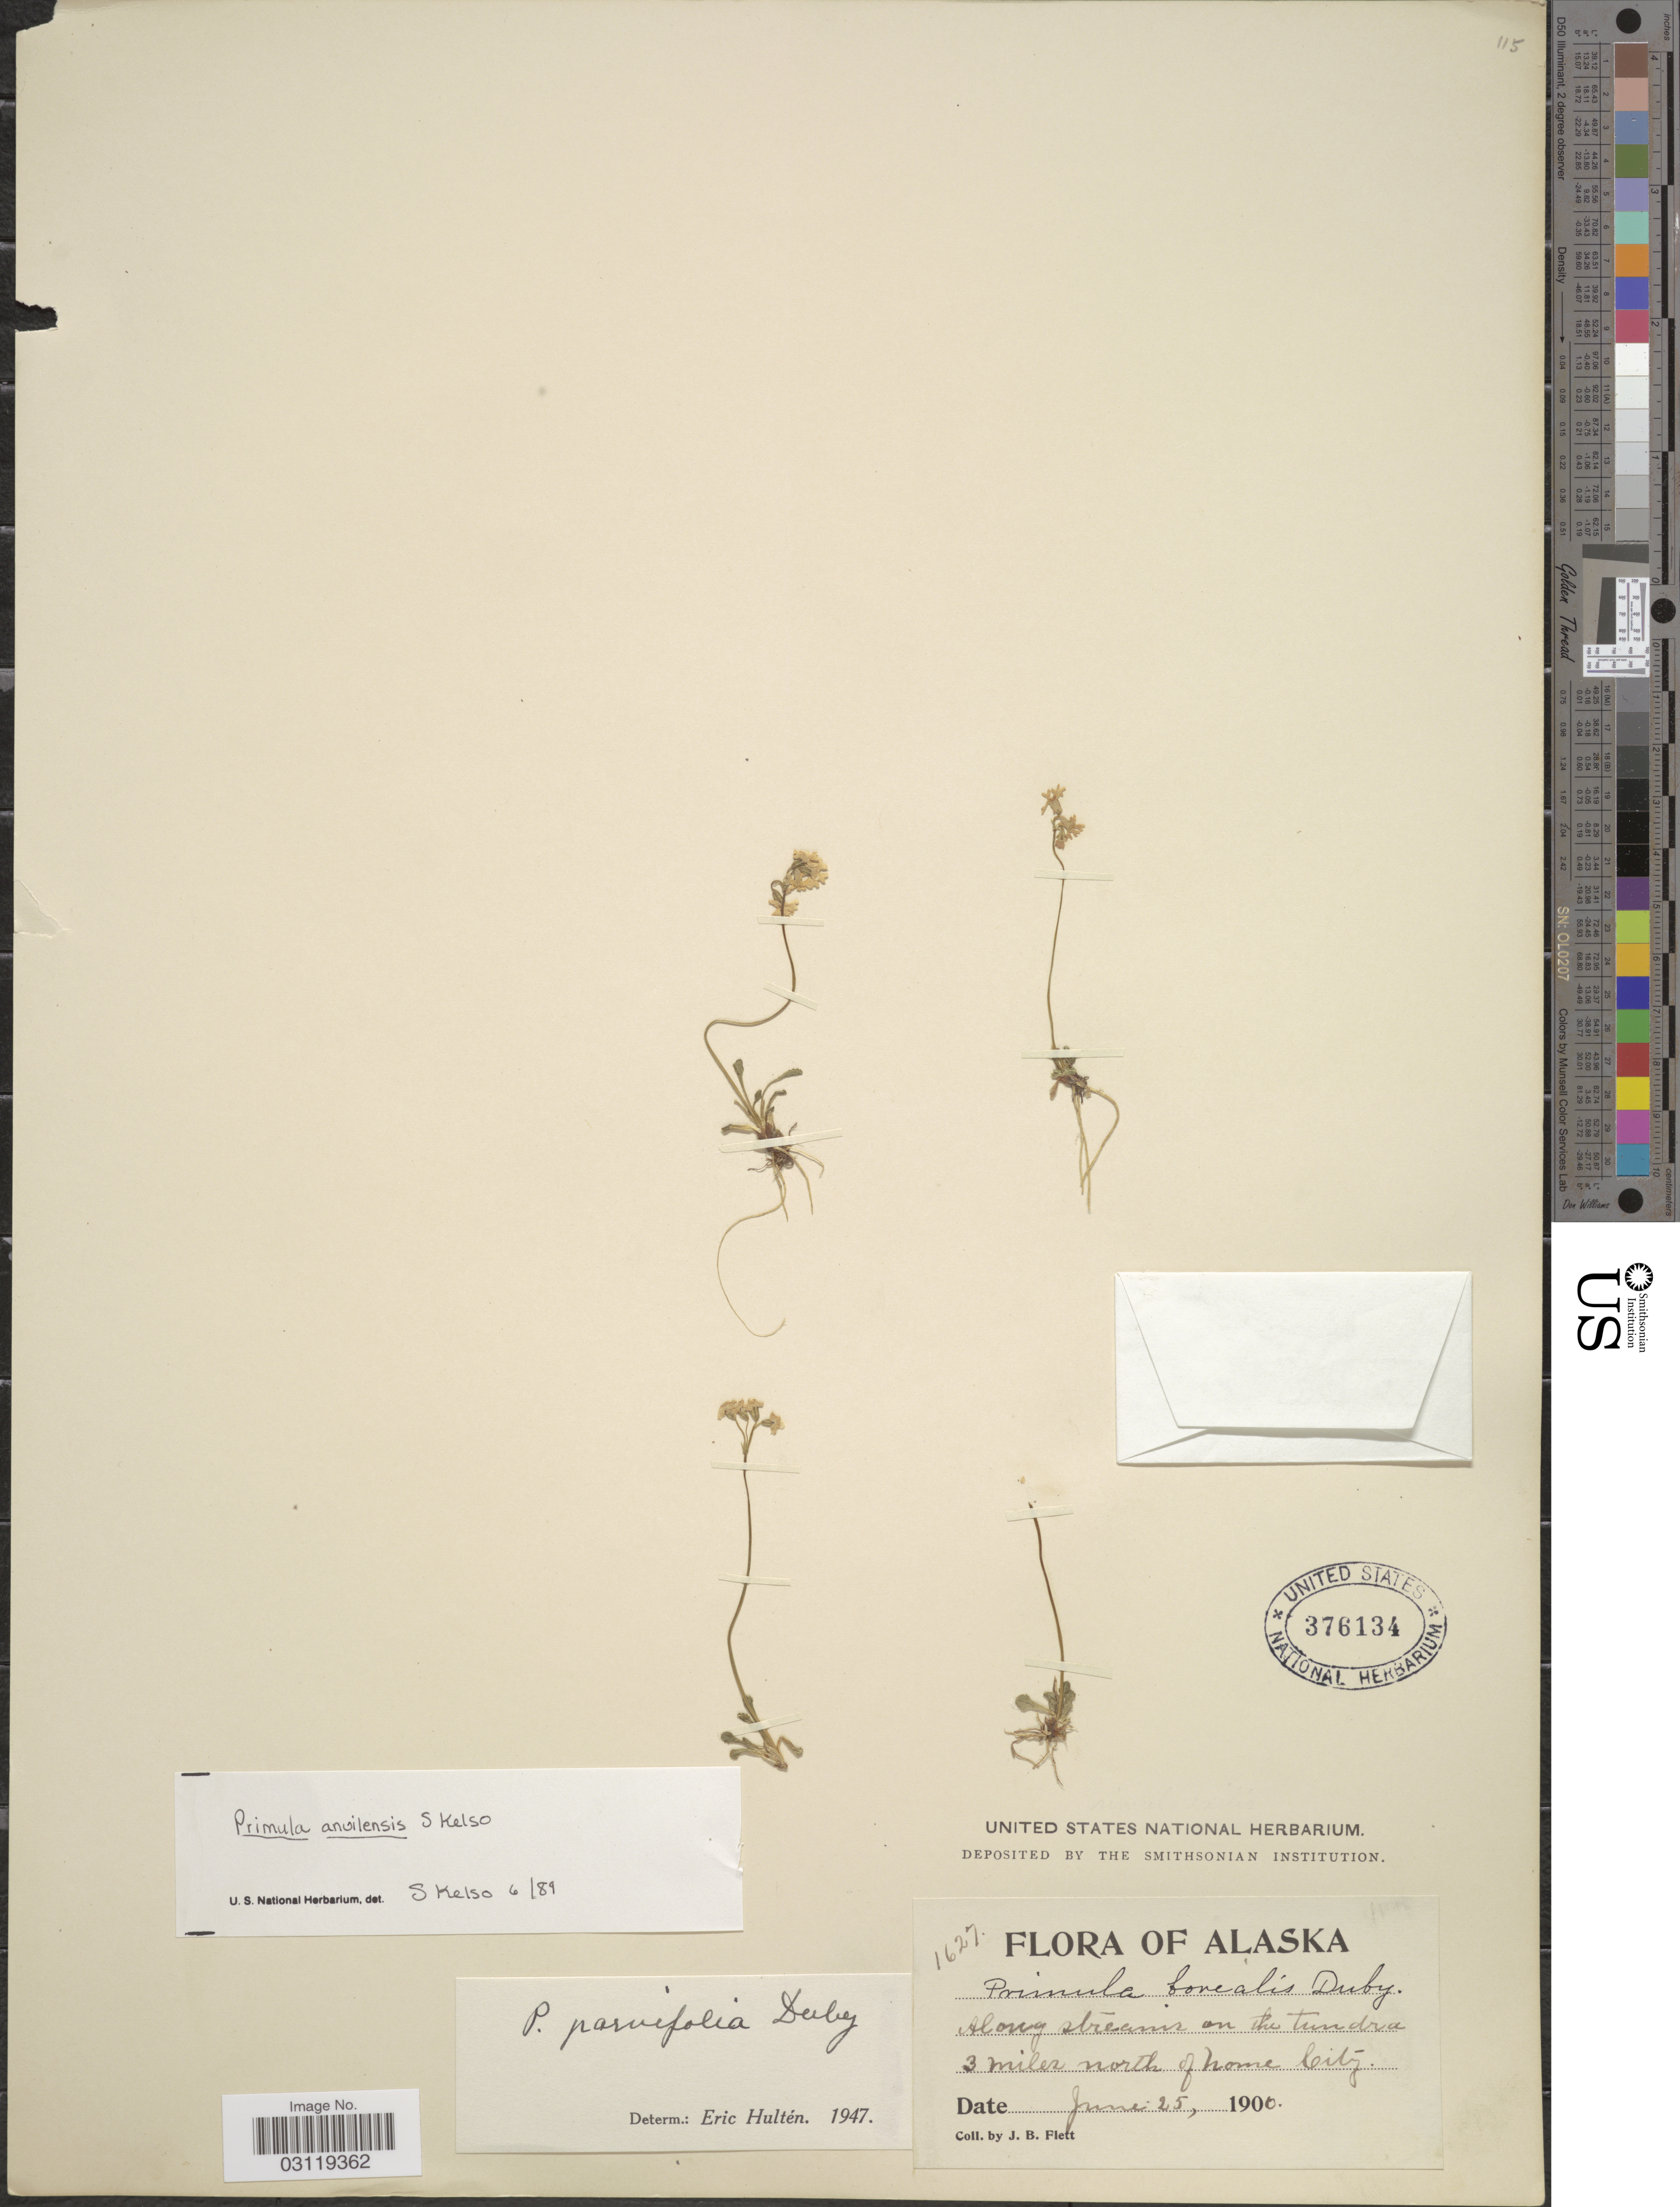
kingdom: Plantae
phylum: Tracheophyta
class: Magnoliopsida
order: Ericales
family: Primulaceae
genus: Primula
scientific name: Primula anvilensis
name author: S. Kelso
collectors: J. Flett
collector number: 1627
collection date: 1900-06-25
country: United States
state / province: Alaska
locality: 3 miles north of Nome City.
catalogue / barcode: US 376134